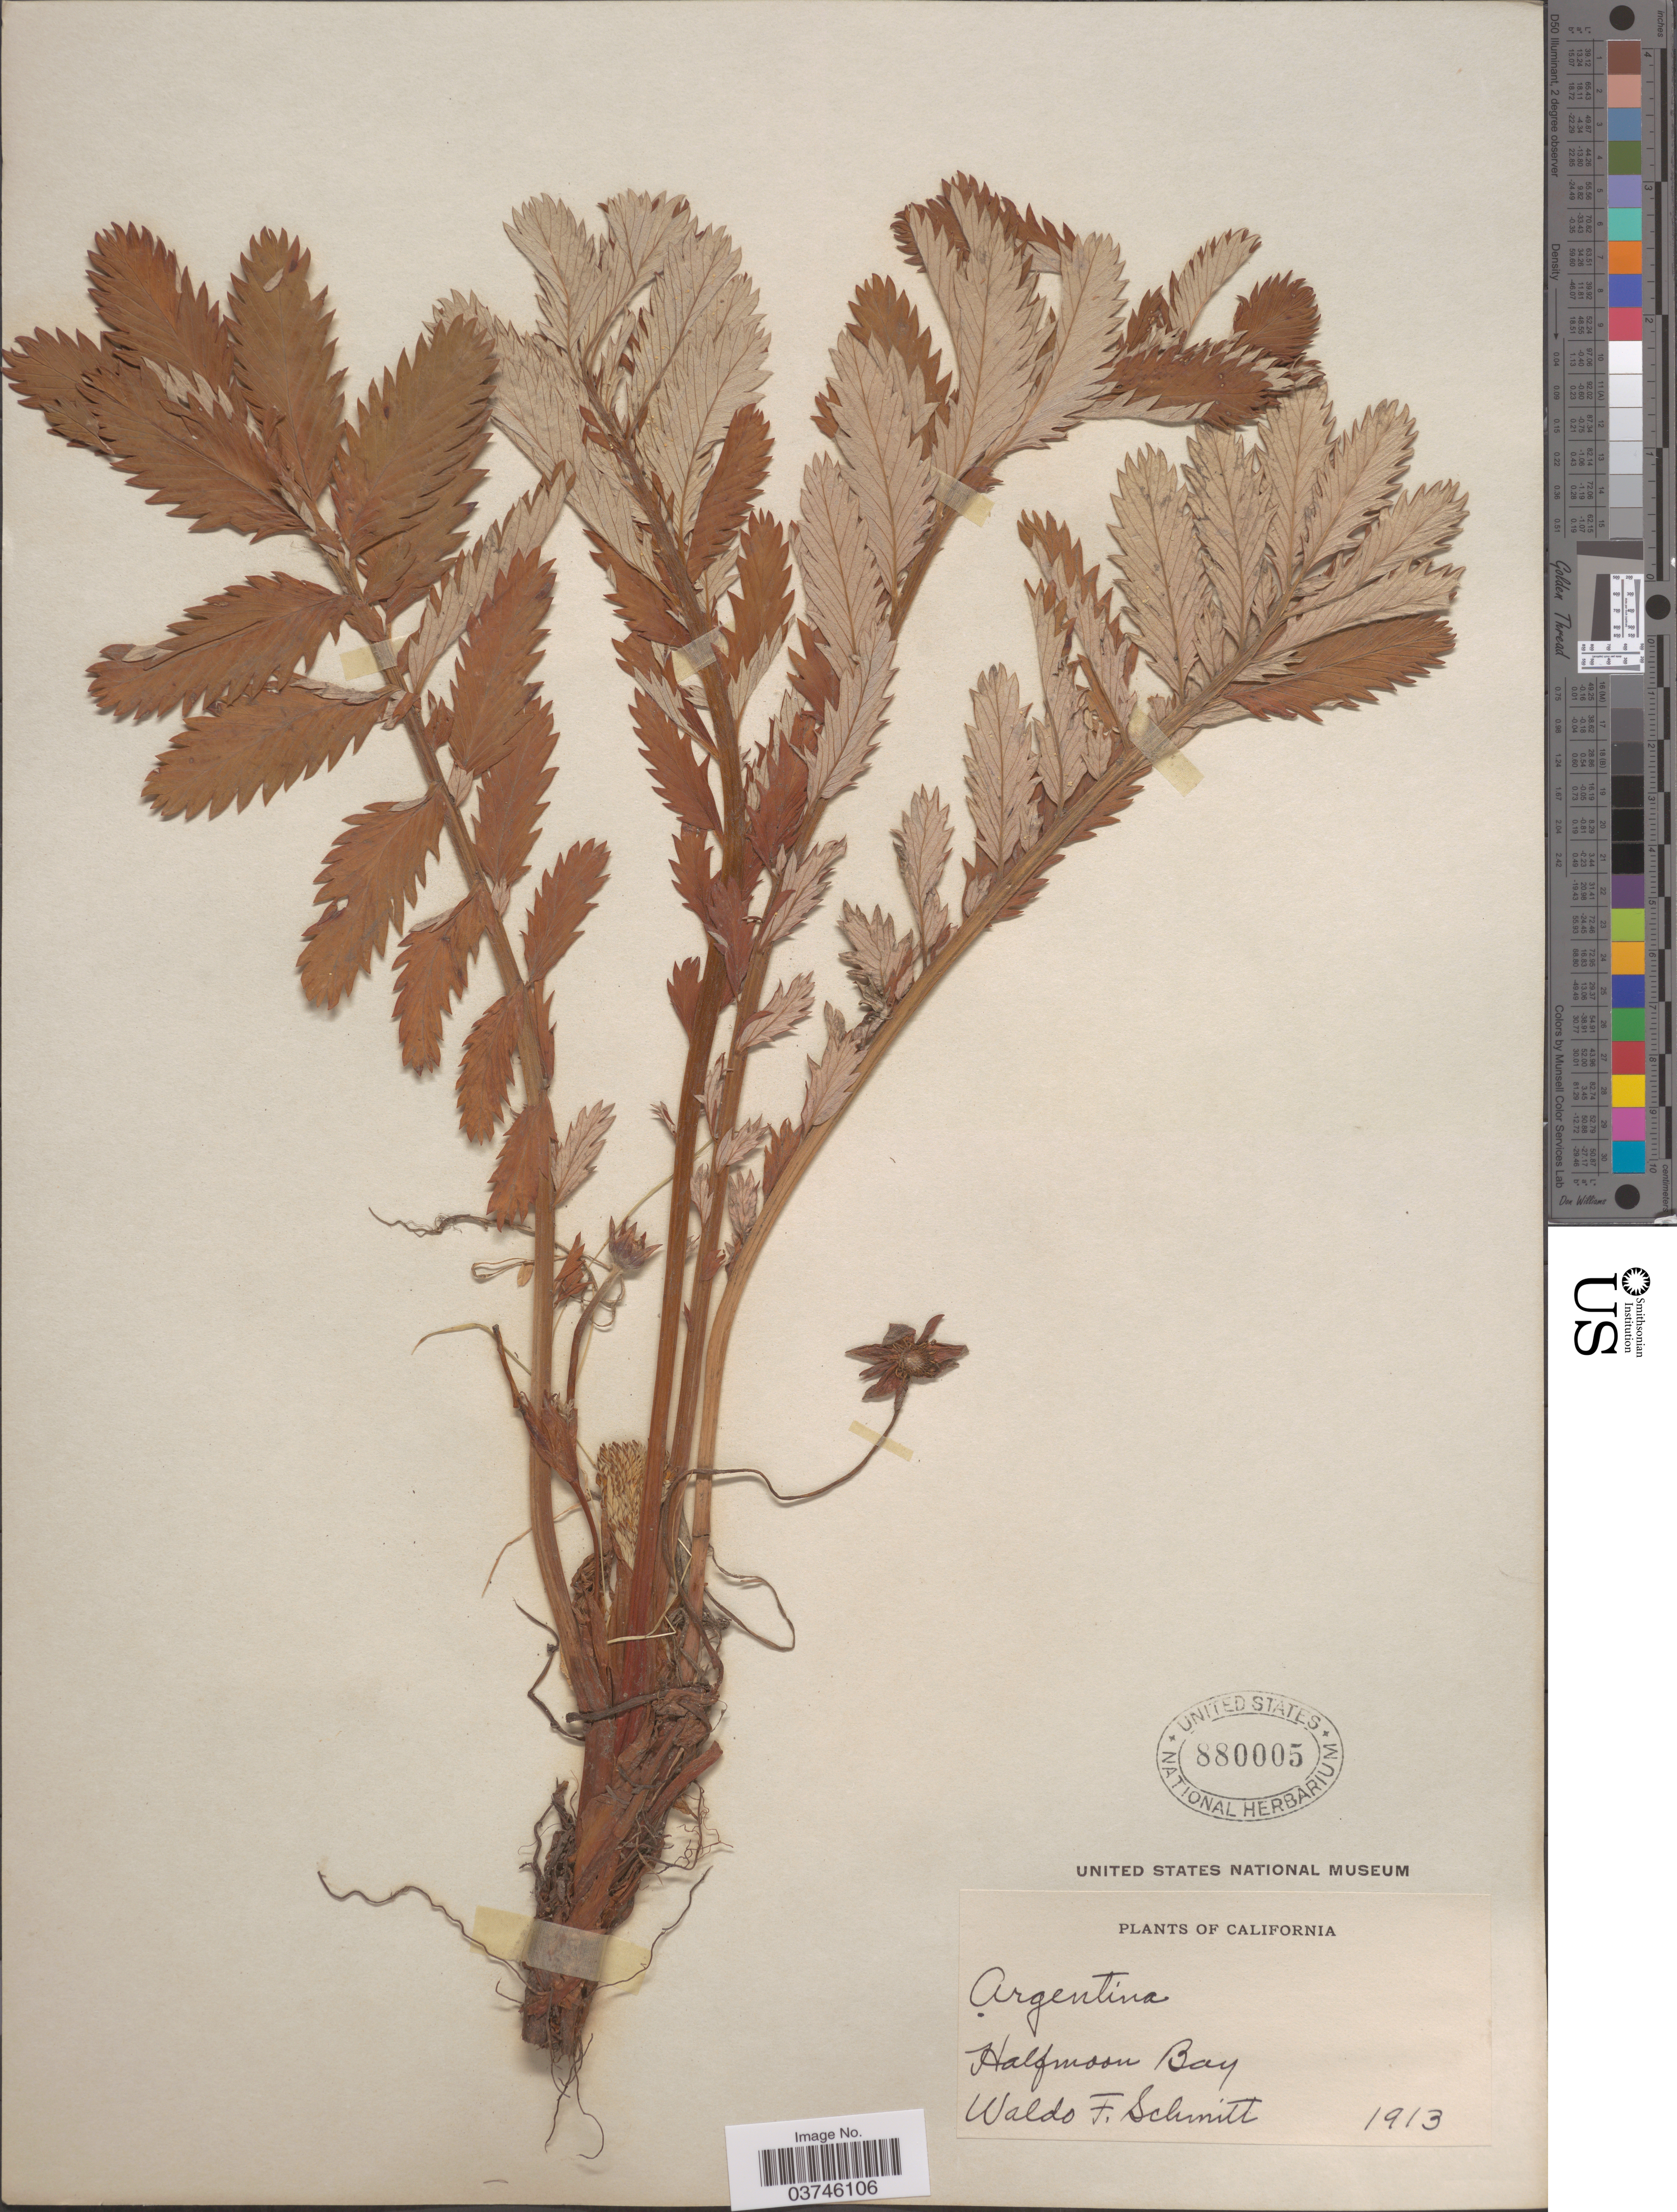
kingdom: Plantae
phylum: Tracheophyta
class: Magnoliopsida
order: Rosales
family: Rosaceae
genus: Argentina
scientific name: Argentina sp.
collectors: W. F. Schmitt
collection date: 1913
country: United States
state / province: California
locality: Halfmoon Bay.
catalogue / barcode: US 880005